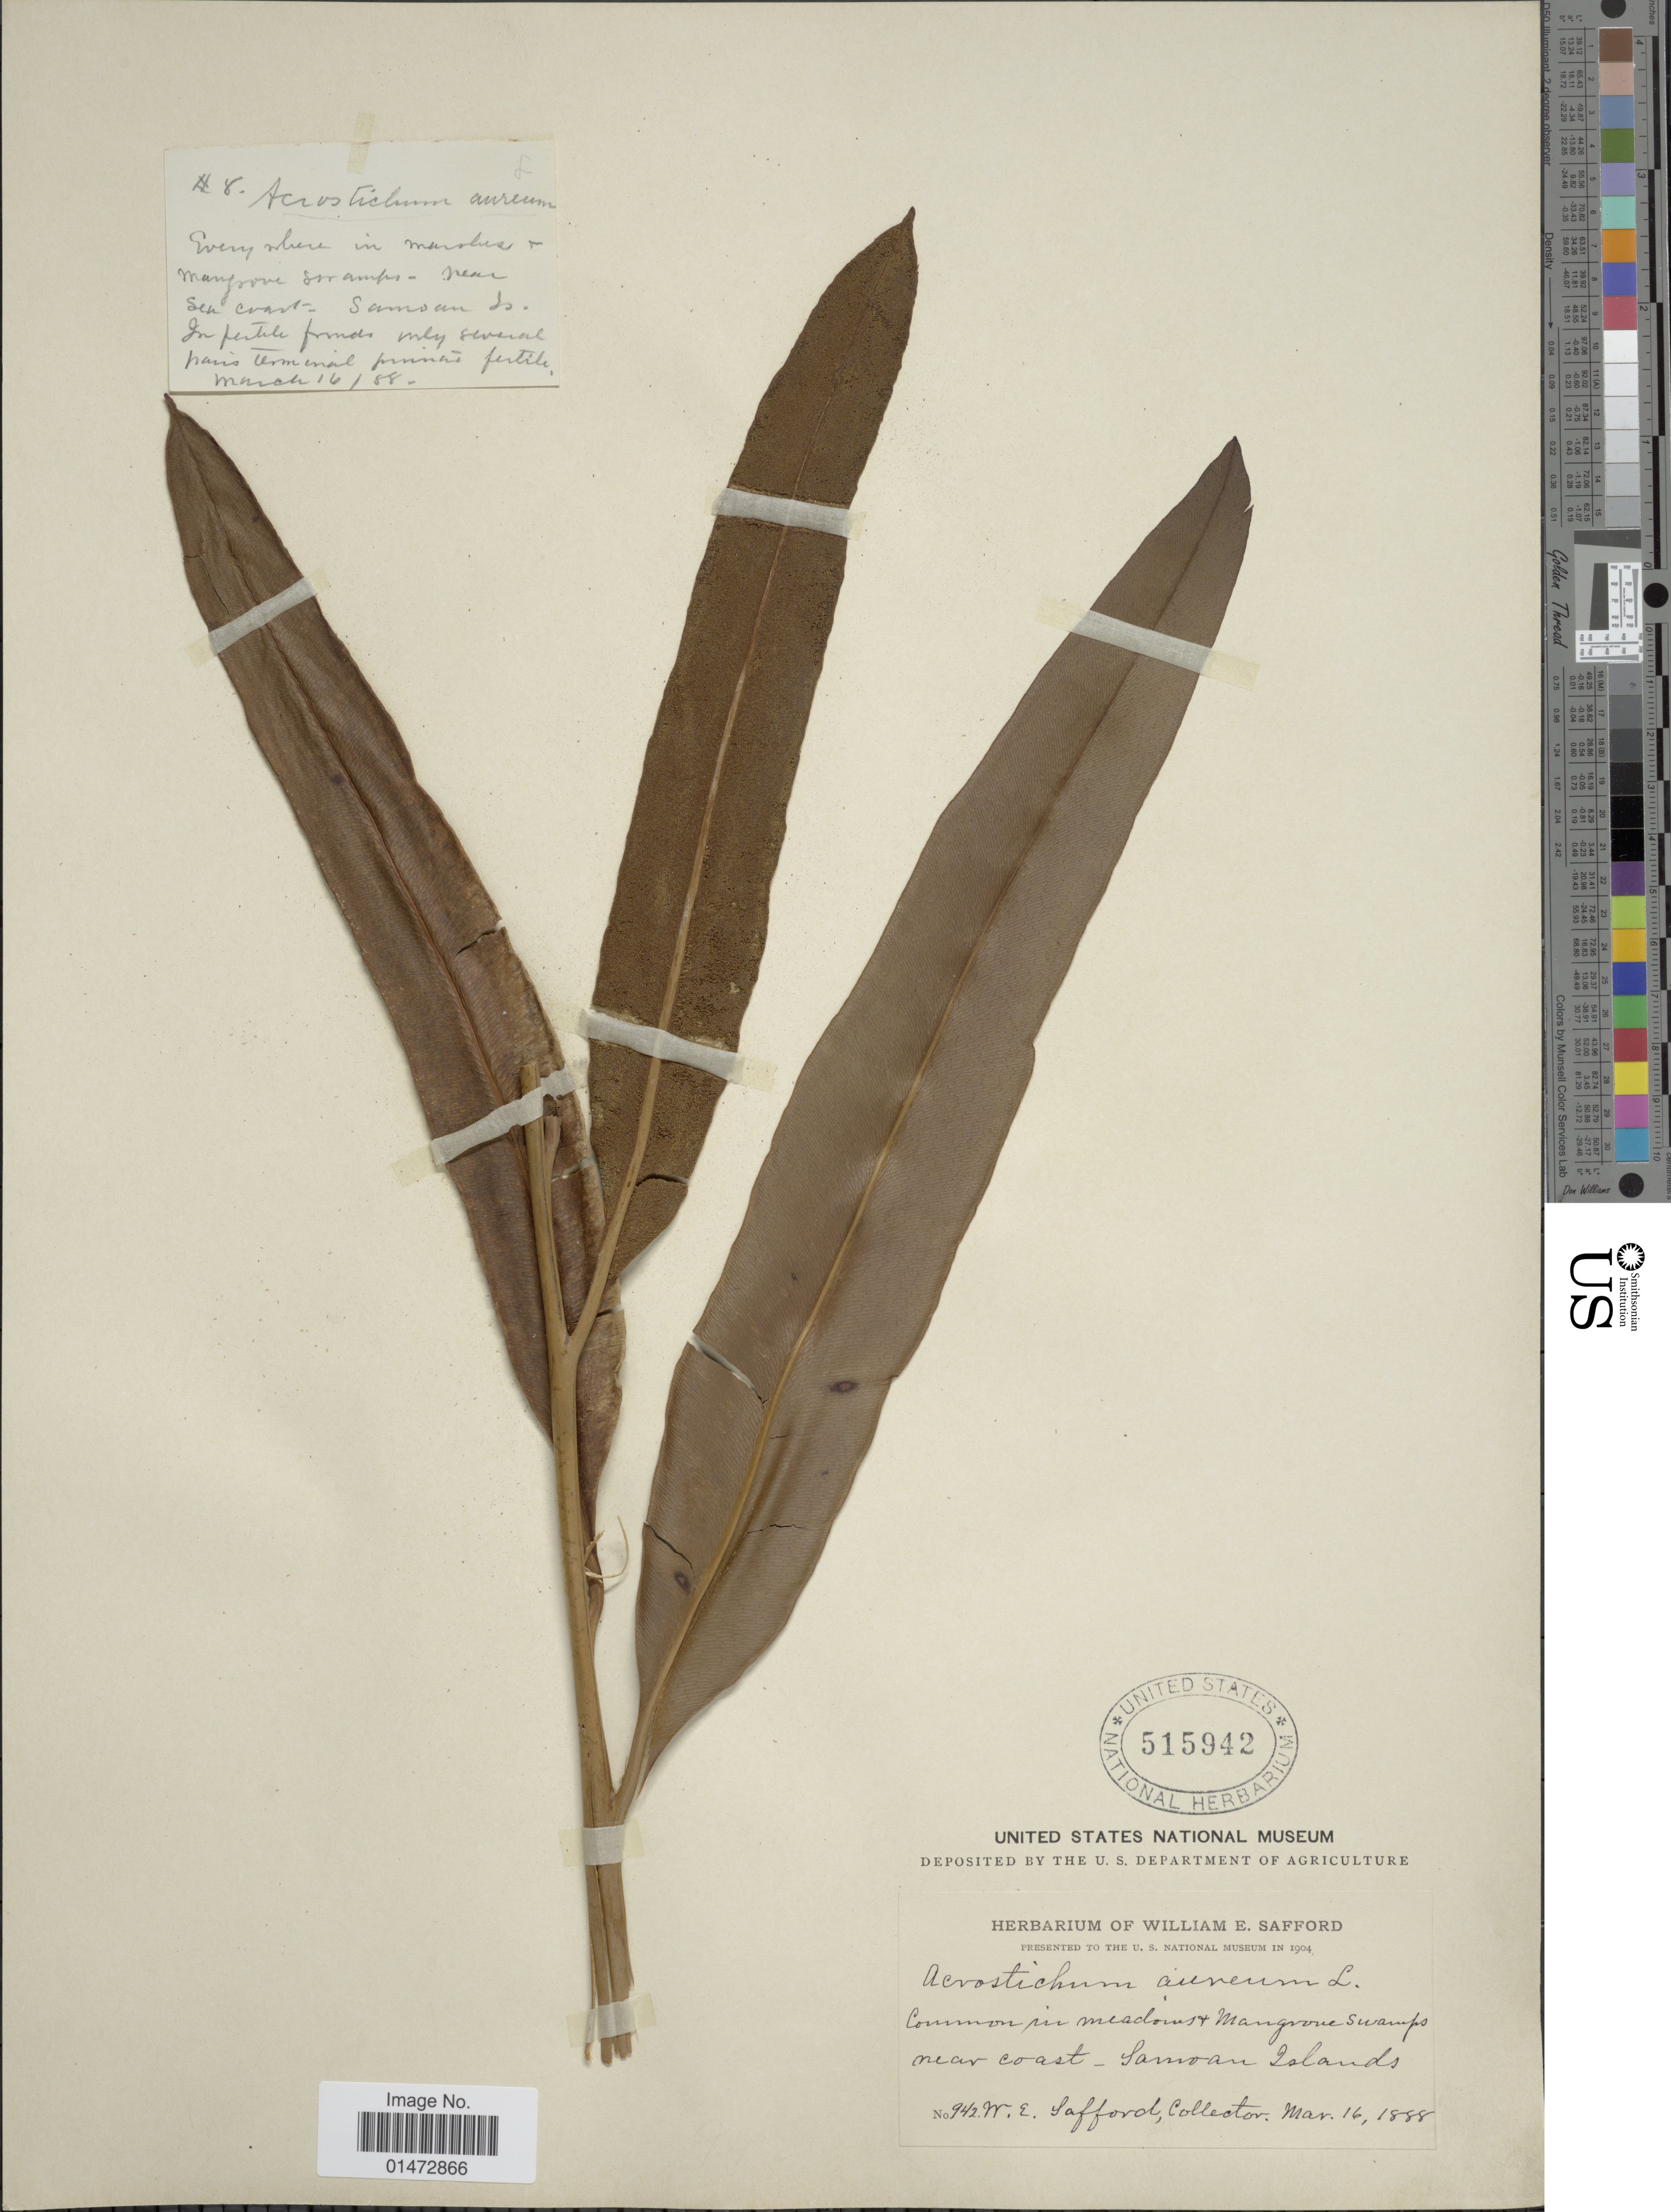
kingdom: Plantae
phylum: Tracheophyta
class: Polypodiopsida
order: Polypodiales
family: Pteridaceae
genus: Acrostichum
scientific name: Acrostichum aureum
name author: L.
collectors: W. E. Safford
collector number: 942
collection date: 1888-03-16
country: American Samoa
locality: Common in meadows & Mangrove Swamps near coast-Samoan Islands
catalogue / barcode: US 515942